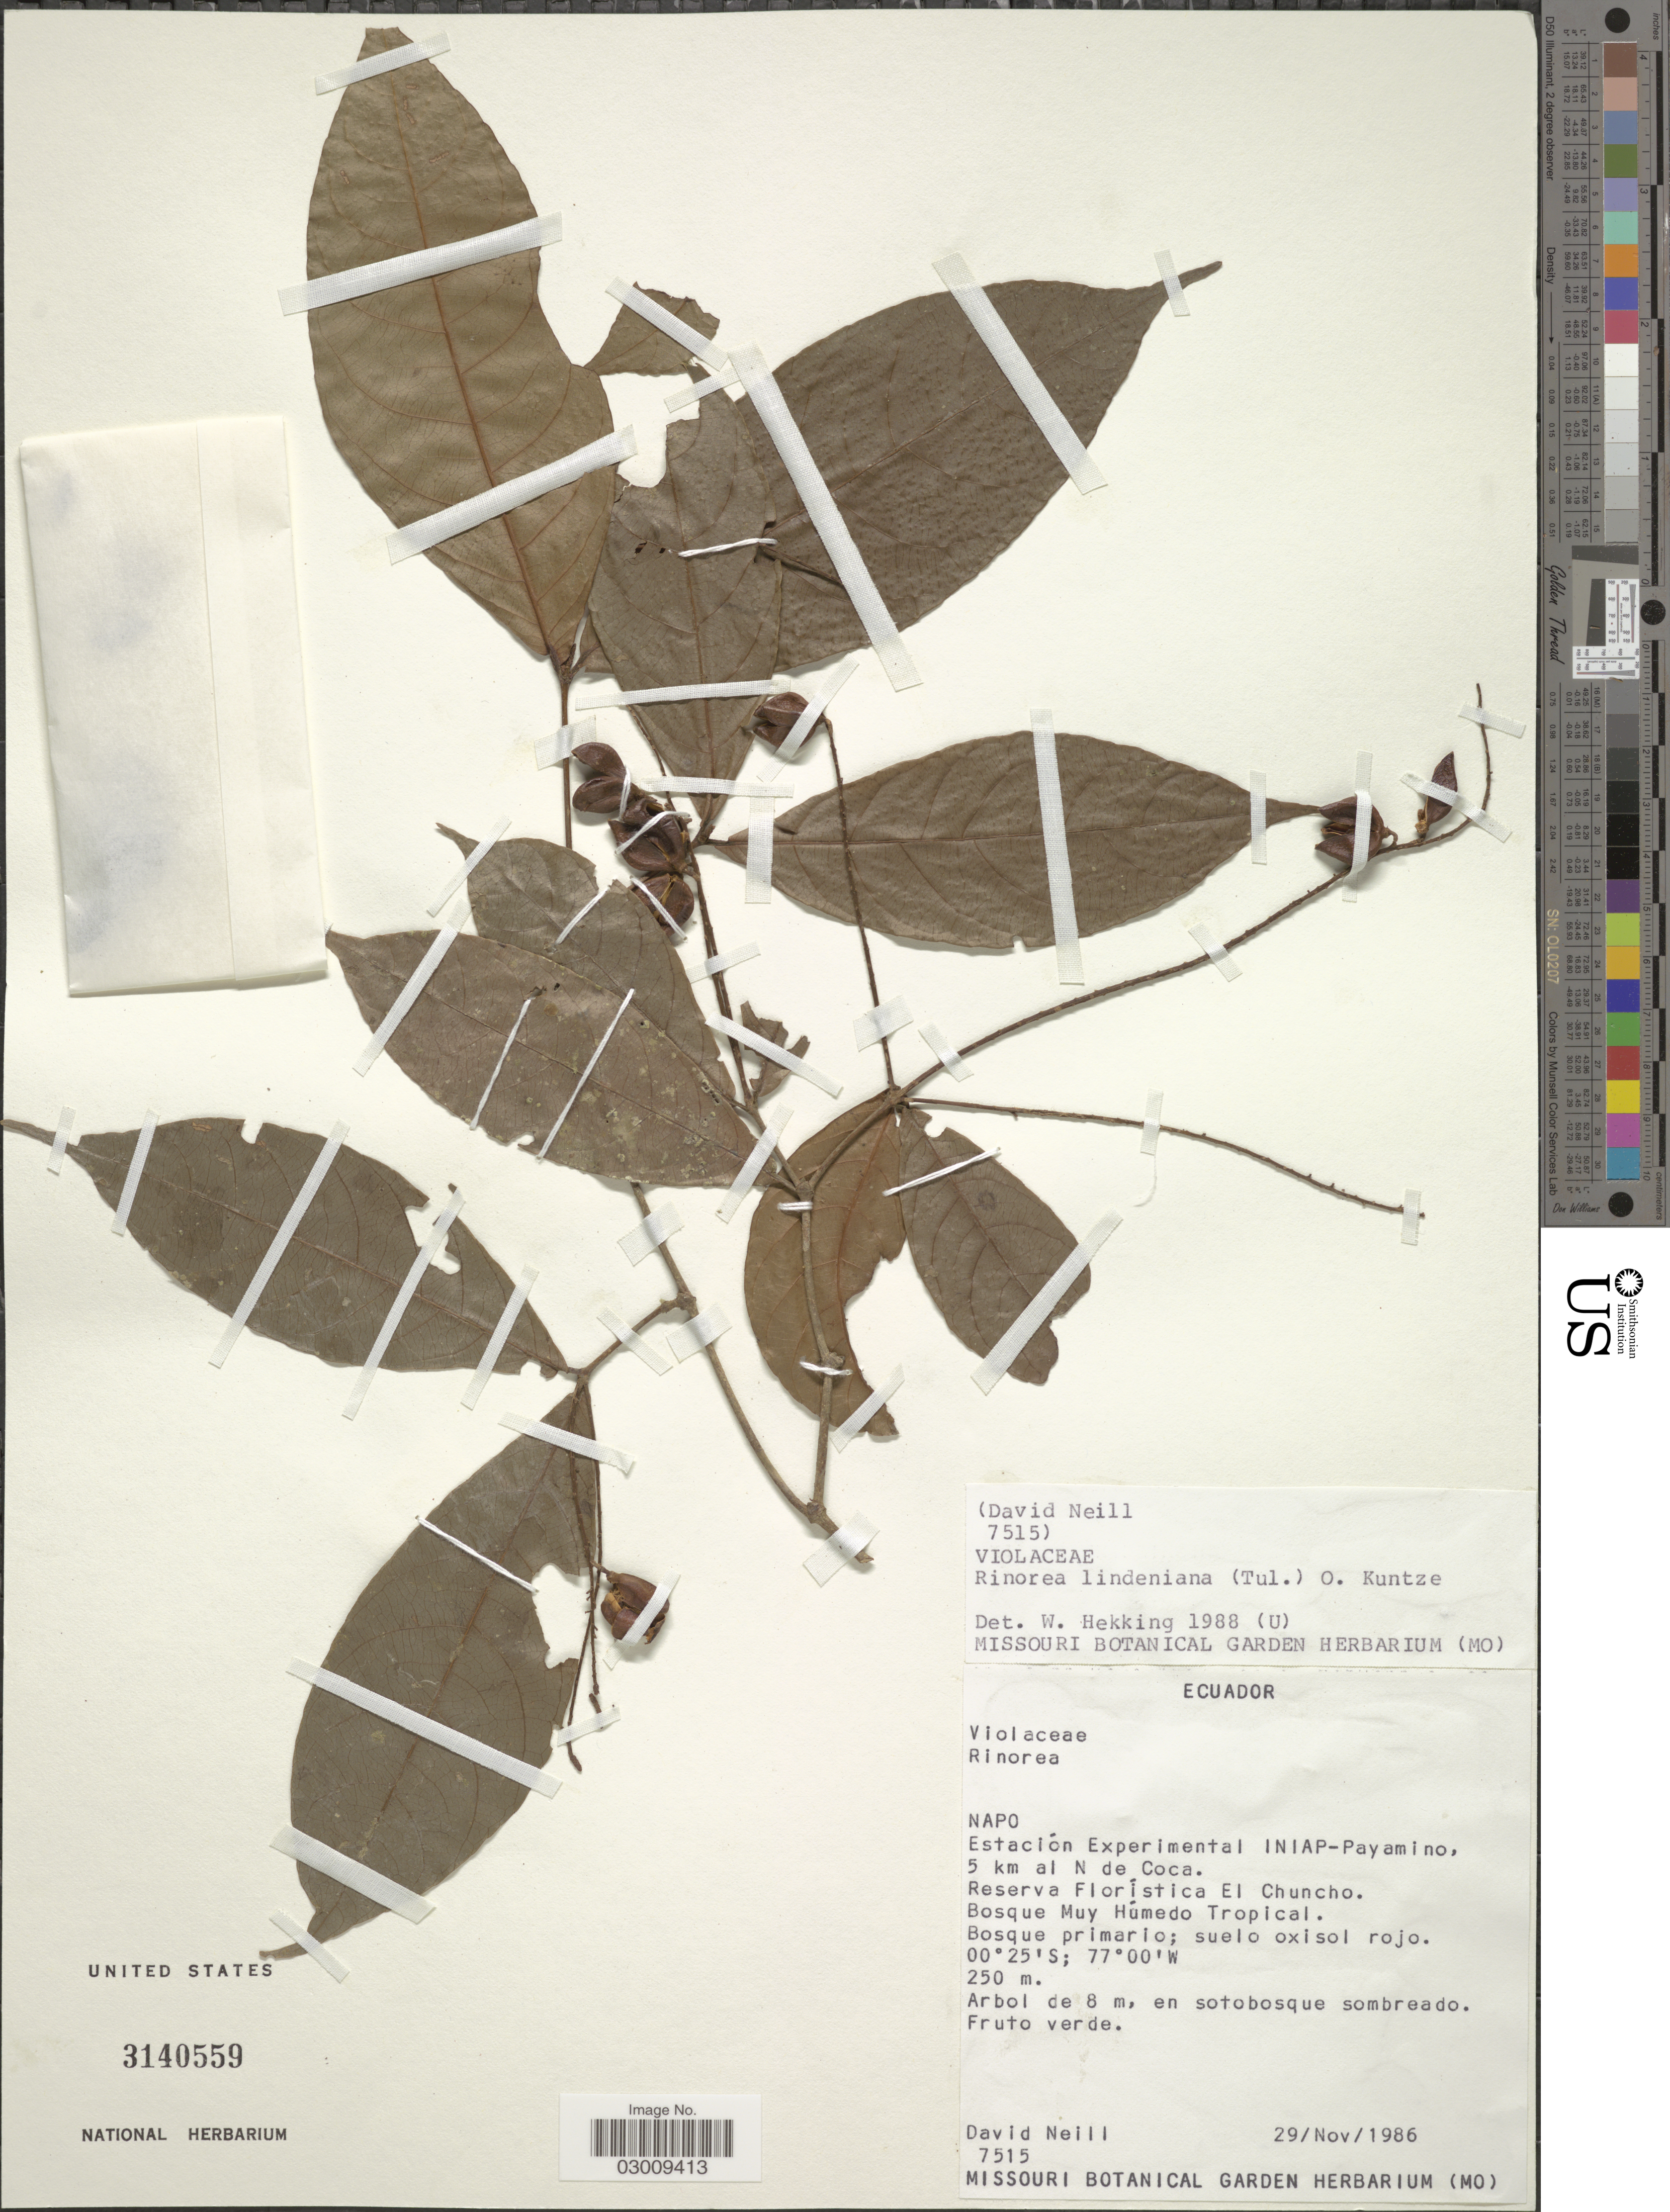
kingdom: Plantae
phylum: Tracheophyta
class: Magnoliopsida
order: Malpighiales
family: Violaceae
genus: Rinorea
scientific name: Rinorea lindeniana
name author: (Tul.) Kuntze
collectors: D. Neill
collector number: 7515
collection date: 1986-11-29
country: Ecuador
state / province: Napo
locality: Estación Experimental INIAP-Payamino, 5 km al N de Coca. Reserva Florística El Chuncho.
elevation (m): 250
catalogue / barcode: US 3140559